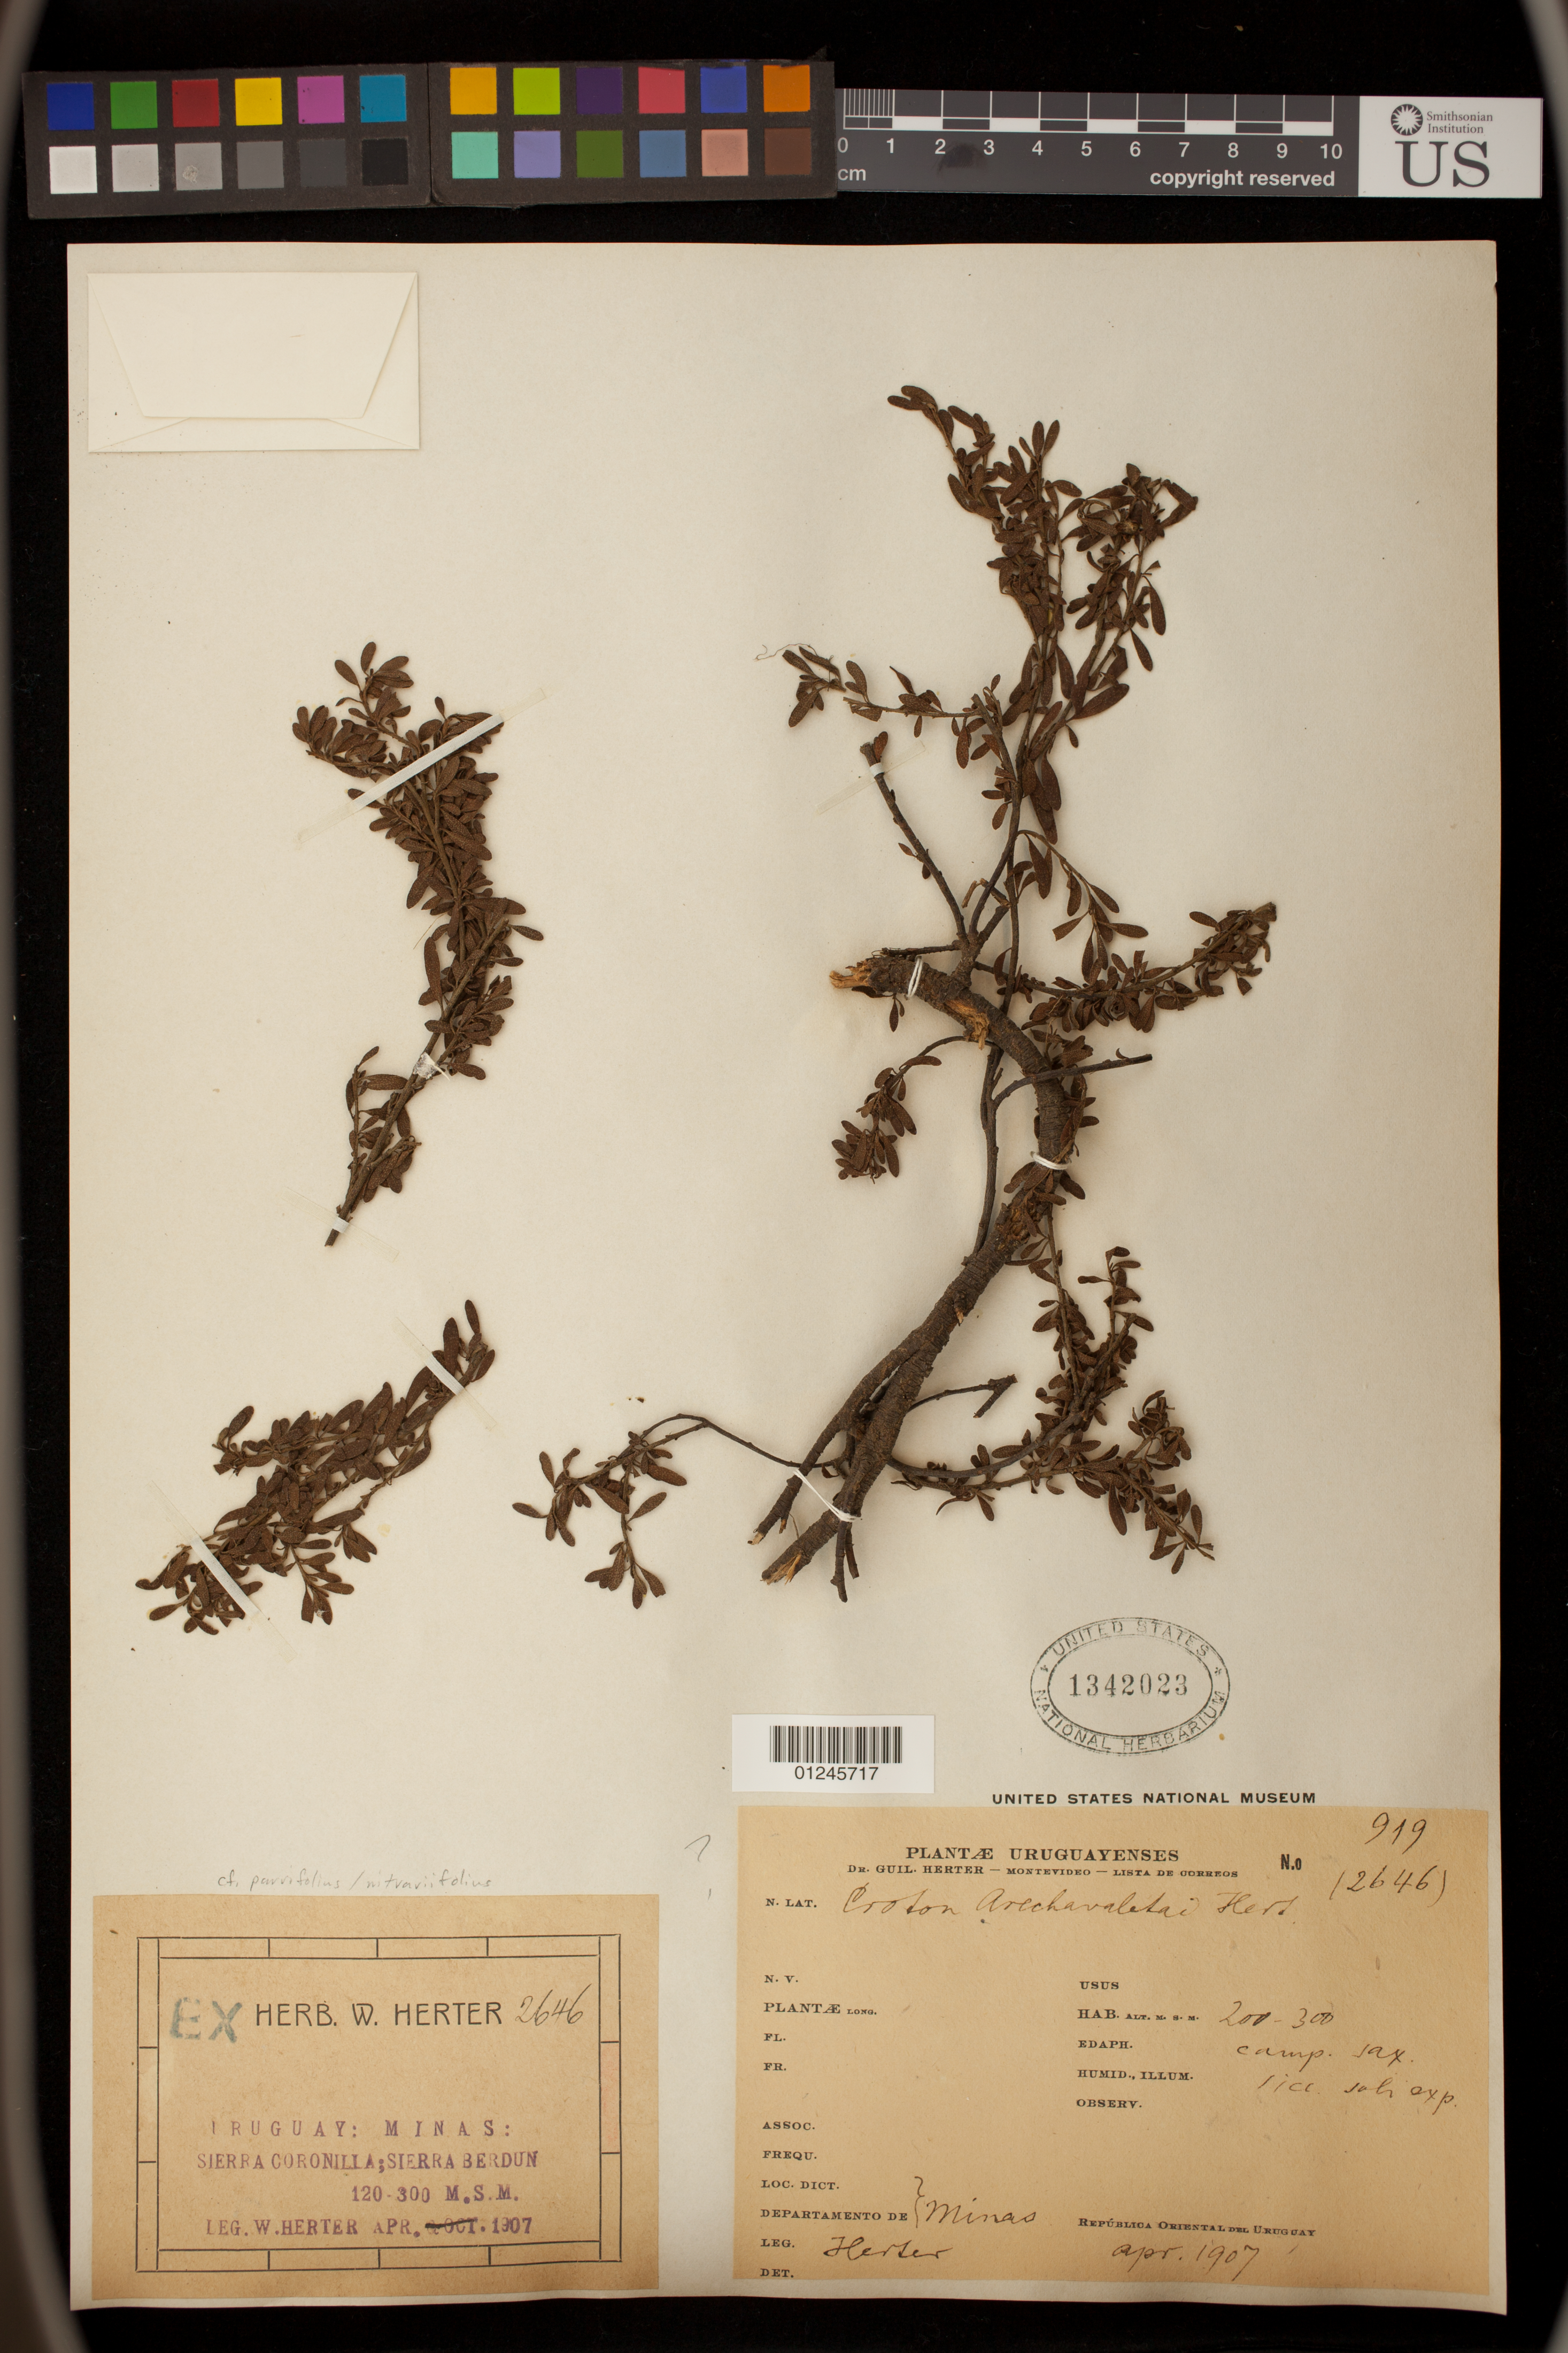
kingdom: Plantae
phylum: Tracheophyta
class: Magnoliopsida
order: Malpighiales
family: Euphorbiaceae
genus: Croton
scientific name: Croton parvifolius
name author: Müll. Arg.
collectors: W. G. Herter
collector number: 2646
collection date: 1907-04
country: Uruguay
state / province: Lavalleja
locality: Departamento de Minas Sierra Coronilla; Sierra Berdun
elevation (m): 120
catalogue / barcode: US 1342023